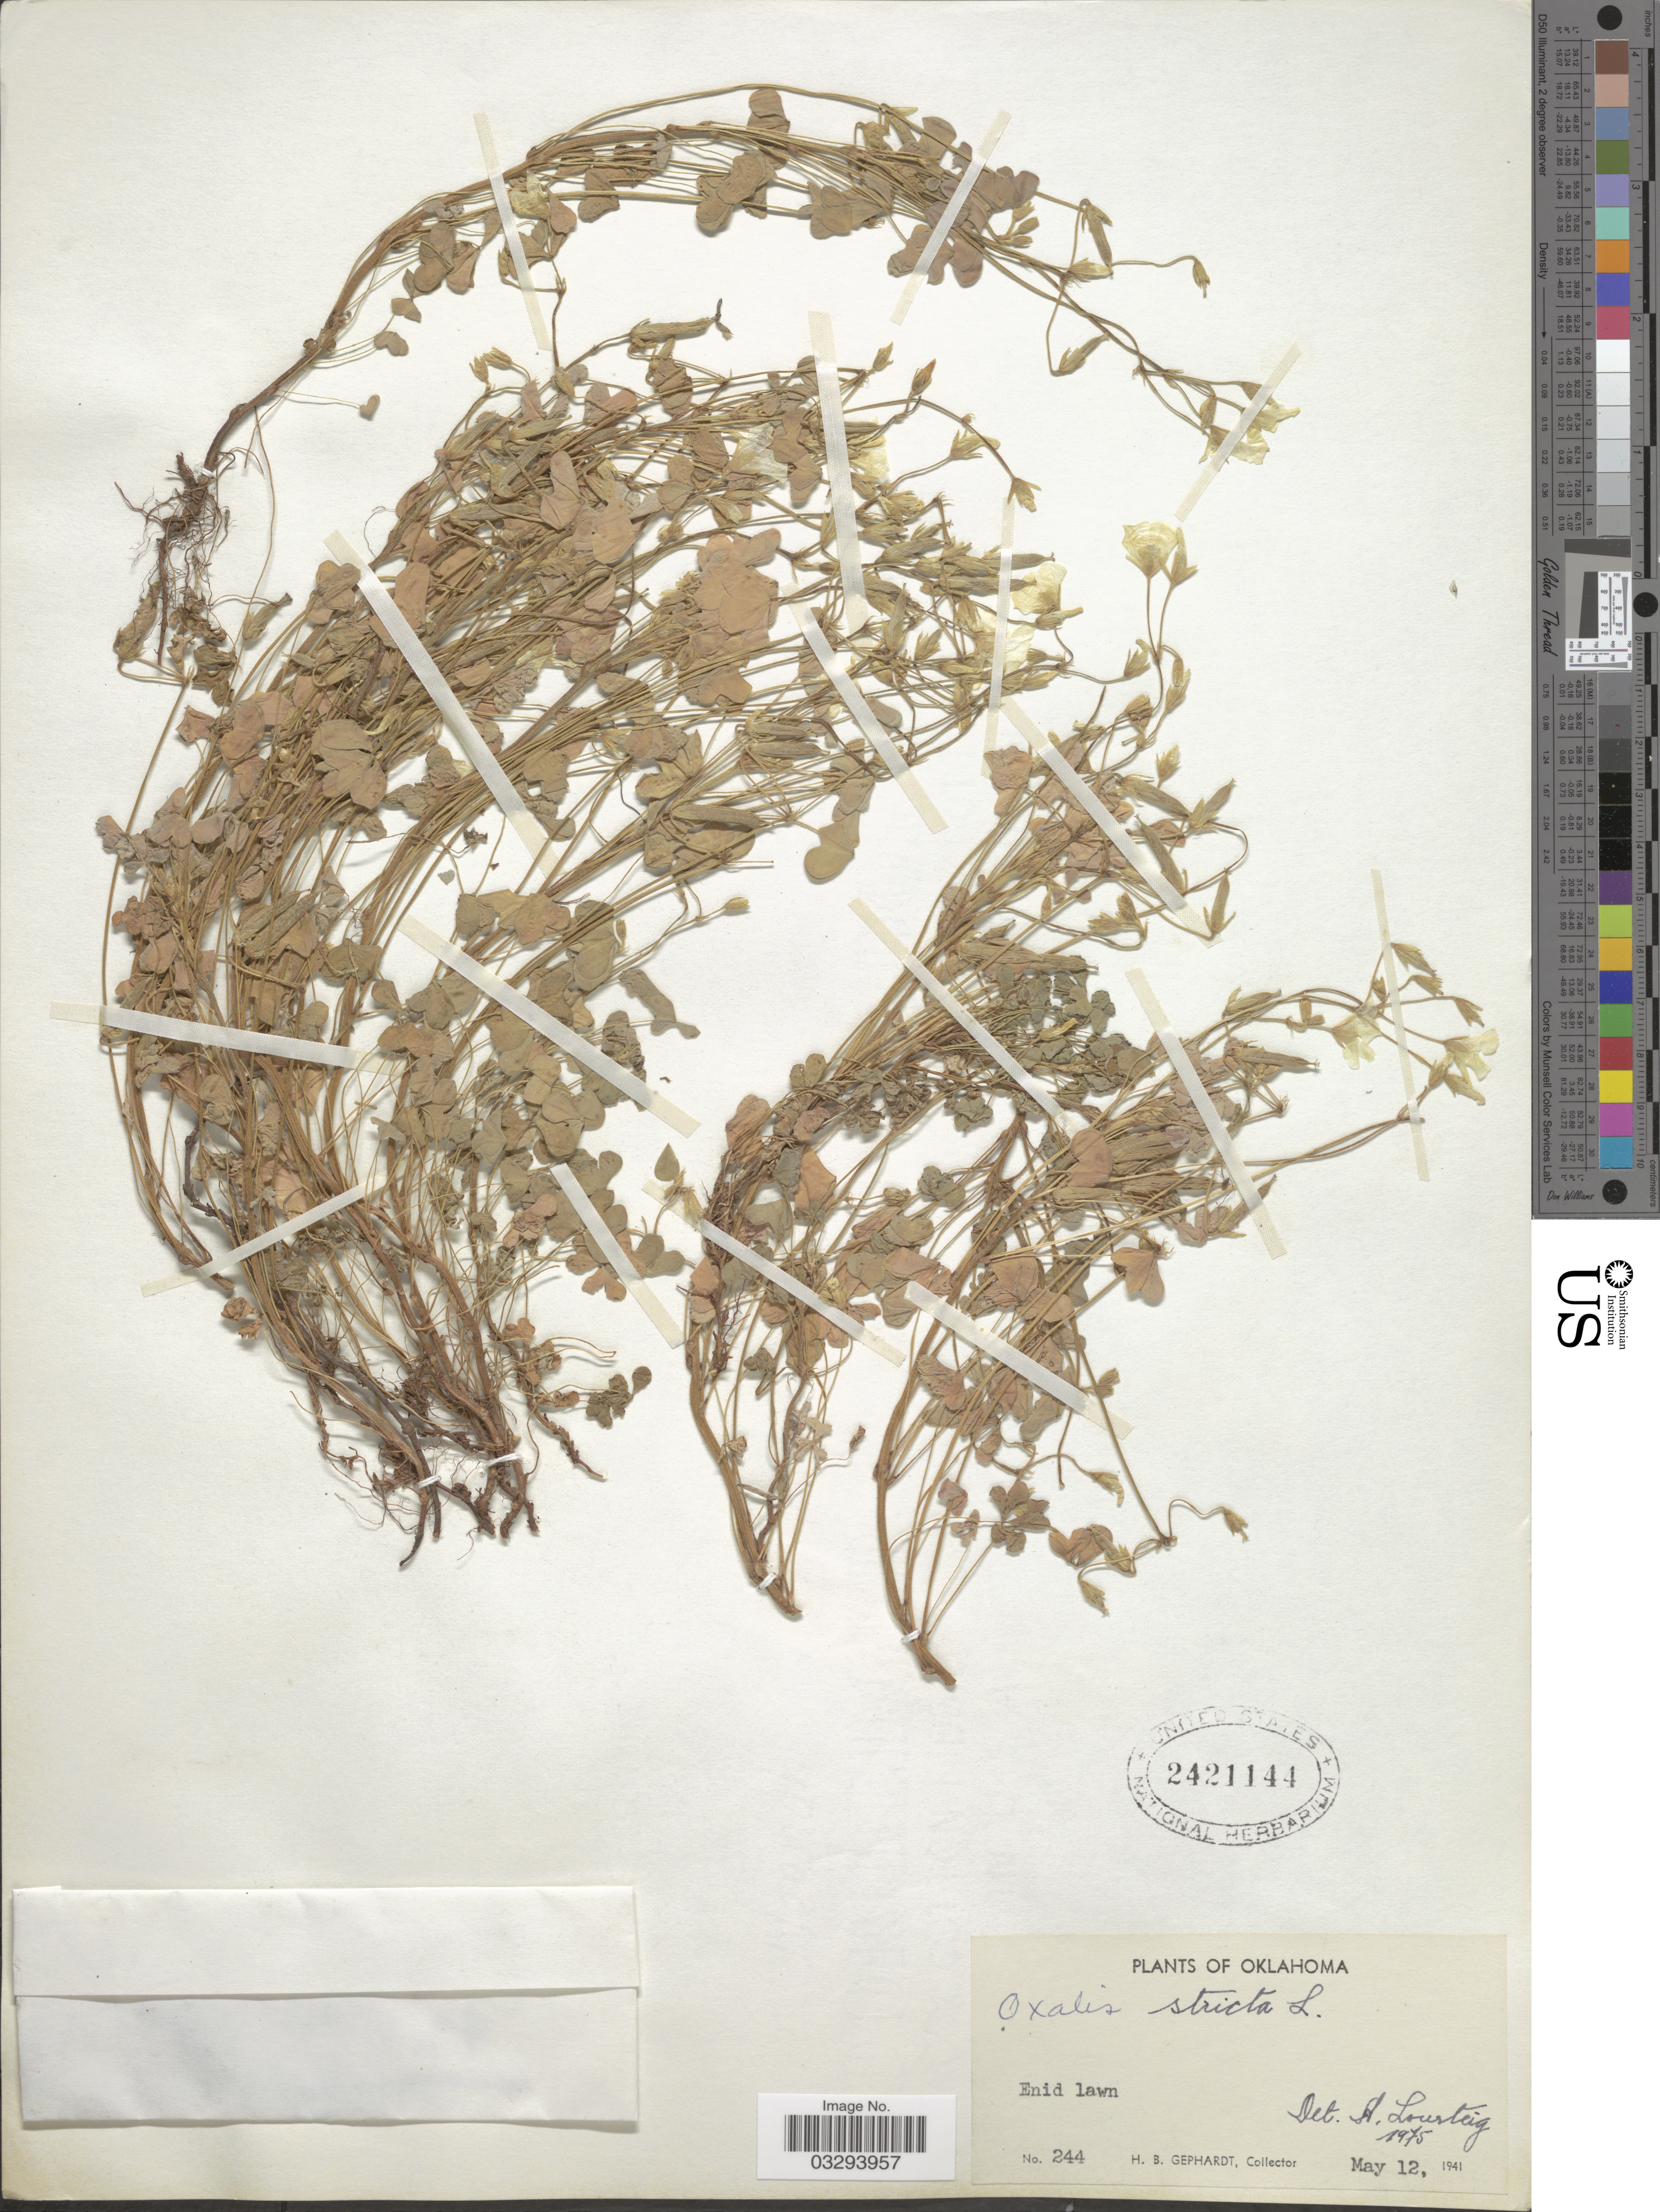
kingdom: Plantae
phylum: Tracheophyta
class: Magnoliopsida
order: Oxalidales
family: Oxalidaceae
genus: Oxalis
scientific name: Oxalis stricta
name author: L.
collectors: H. Gephardt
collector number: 244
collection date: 1941-05-12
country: United States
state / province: Oklahoma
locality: Enid lawn.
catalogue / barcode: US 2421144